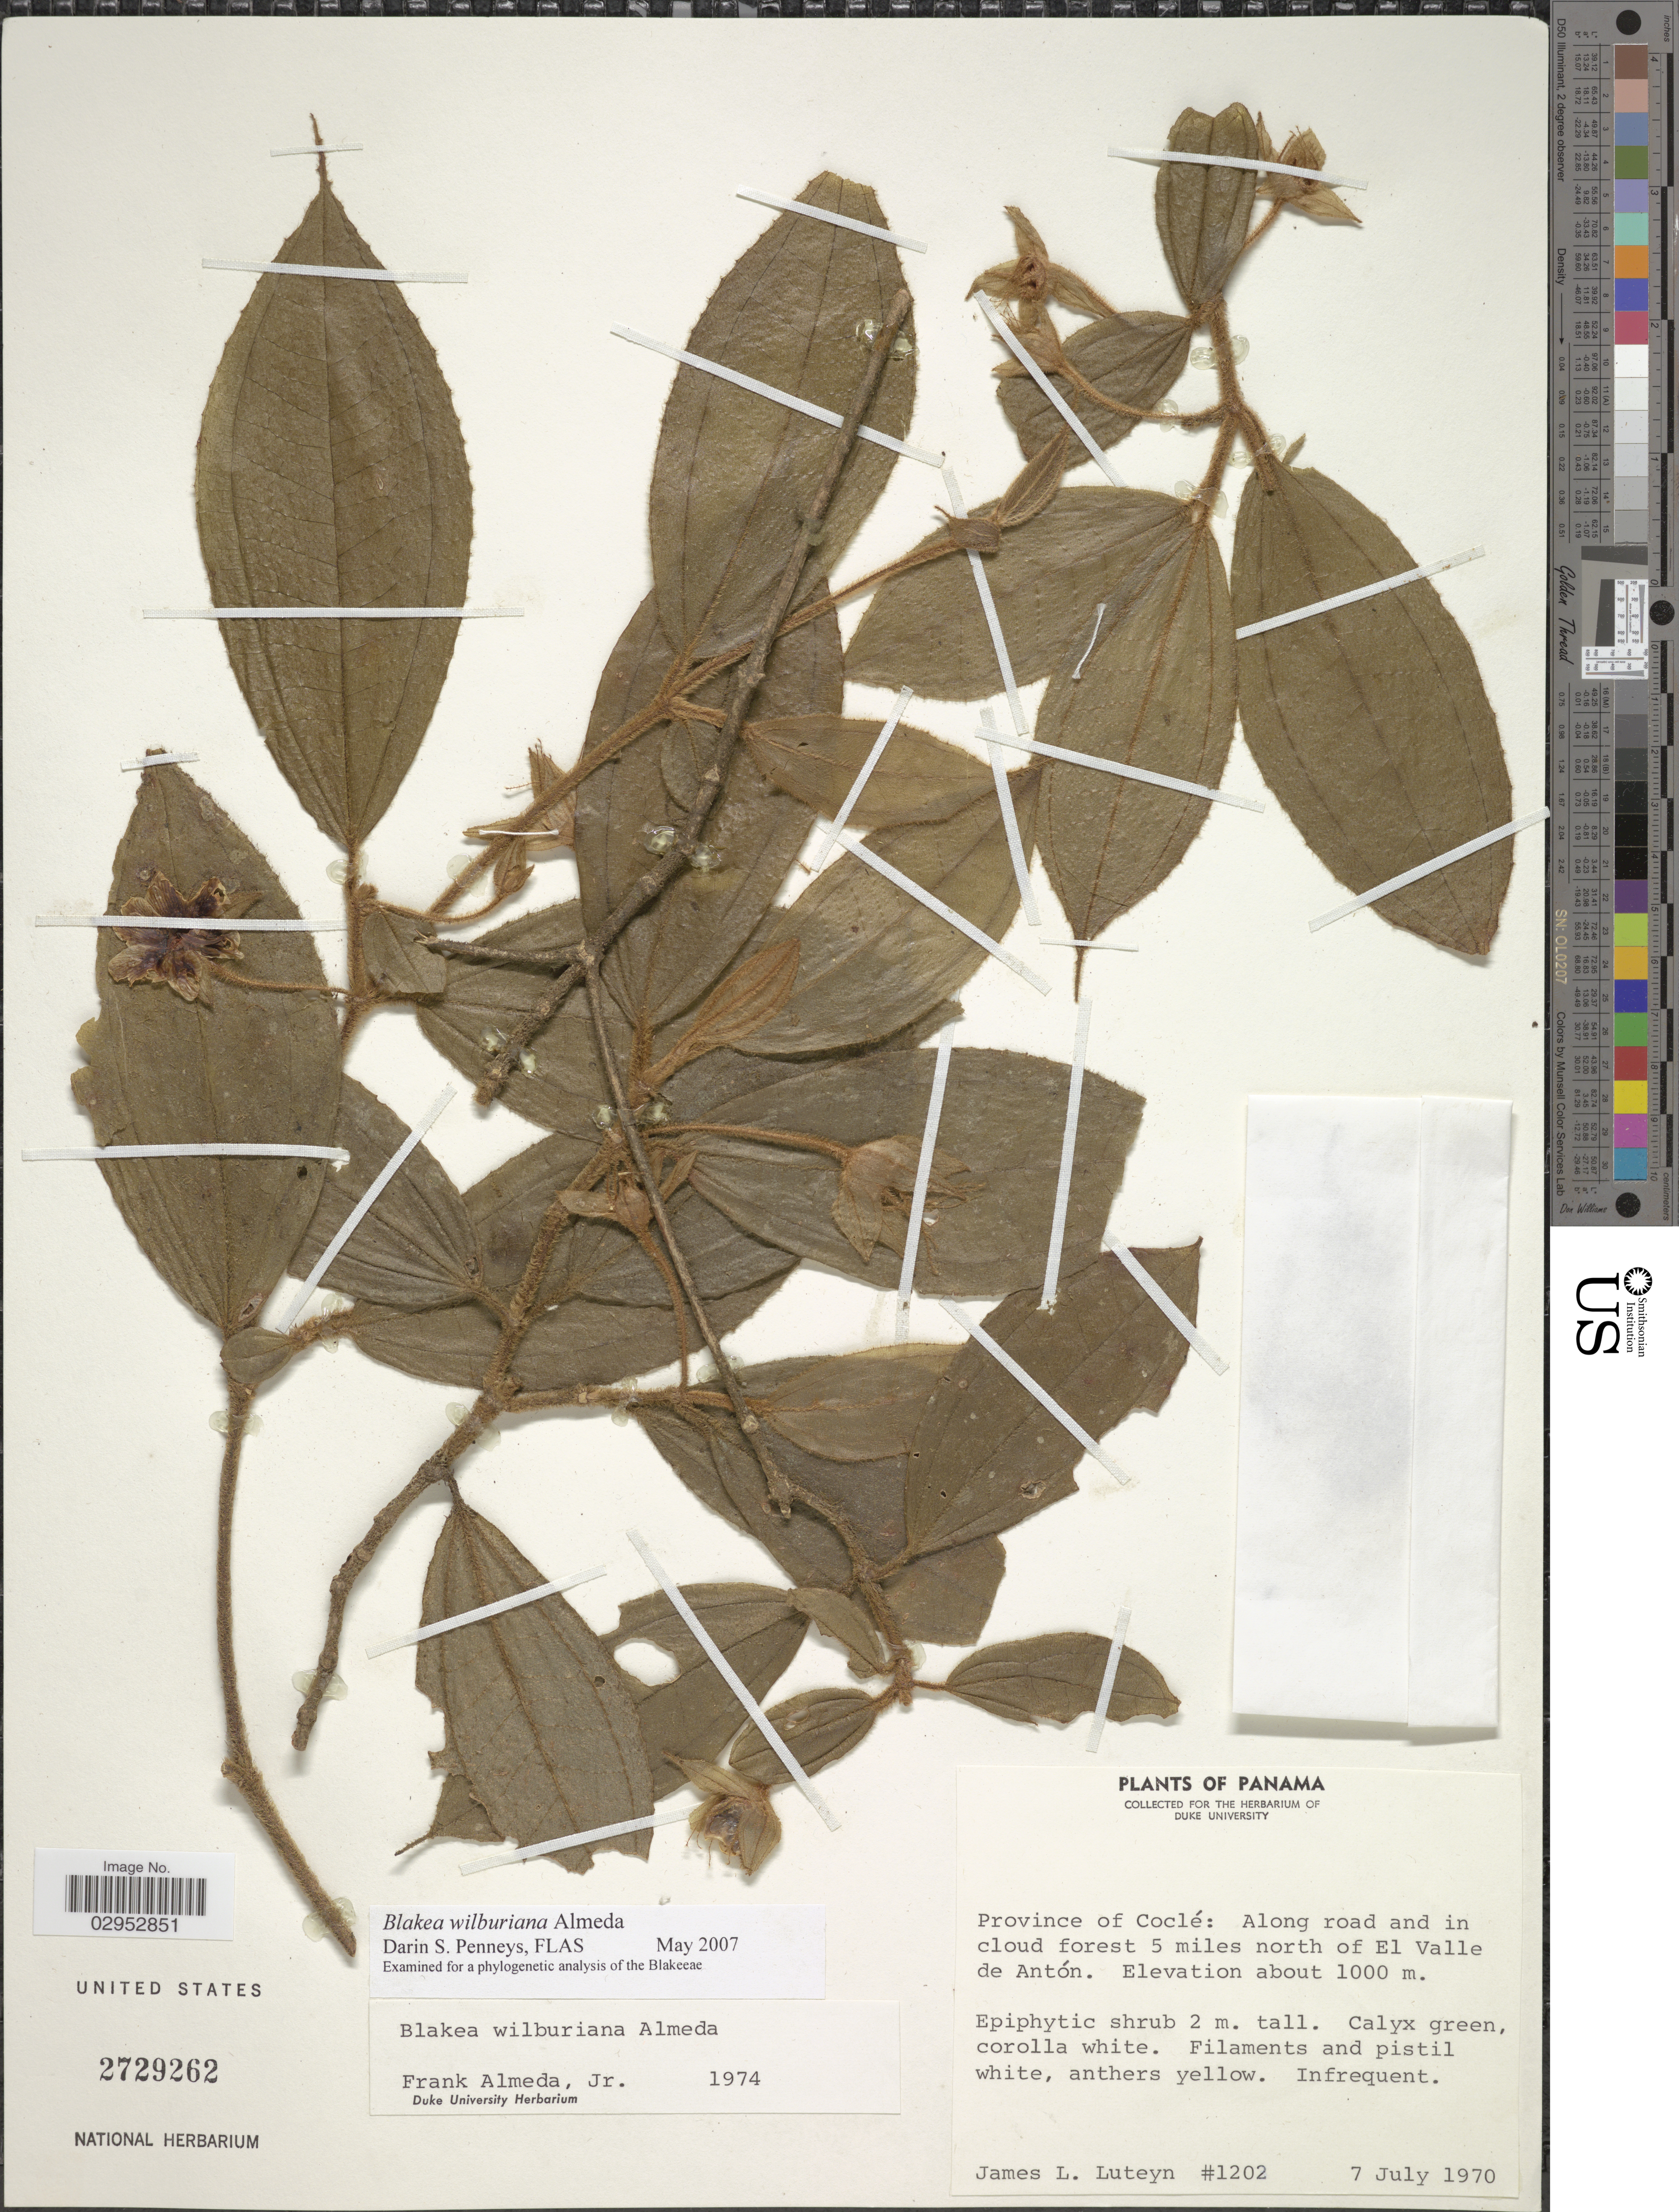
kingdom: Plantae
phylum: Tracheophyta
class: Magnoliopsida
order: Myrtales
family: Melastomataceae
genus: Blakea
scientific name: Blakea wilburiana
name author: Almeda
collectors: J. L. Luteyn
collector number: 1202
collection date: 1970-07-07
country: Panama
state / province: Coclé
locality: Province of Coclé: Along road and in cloud forest 5 miles north of El Valle de Antón.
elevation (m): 1000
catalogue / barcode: US 2729262